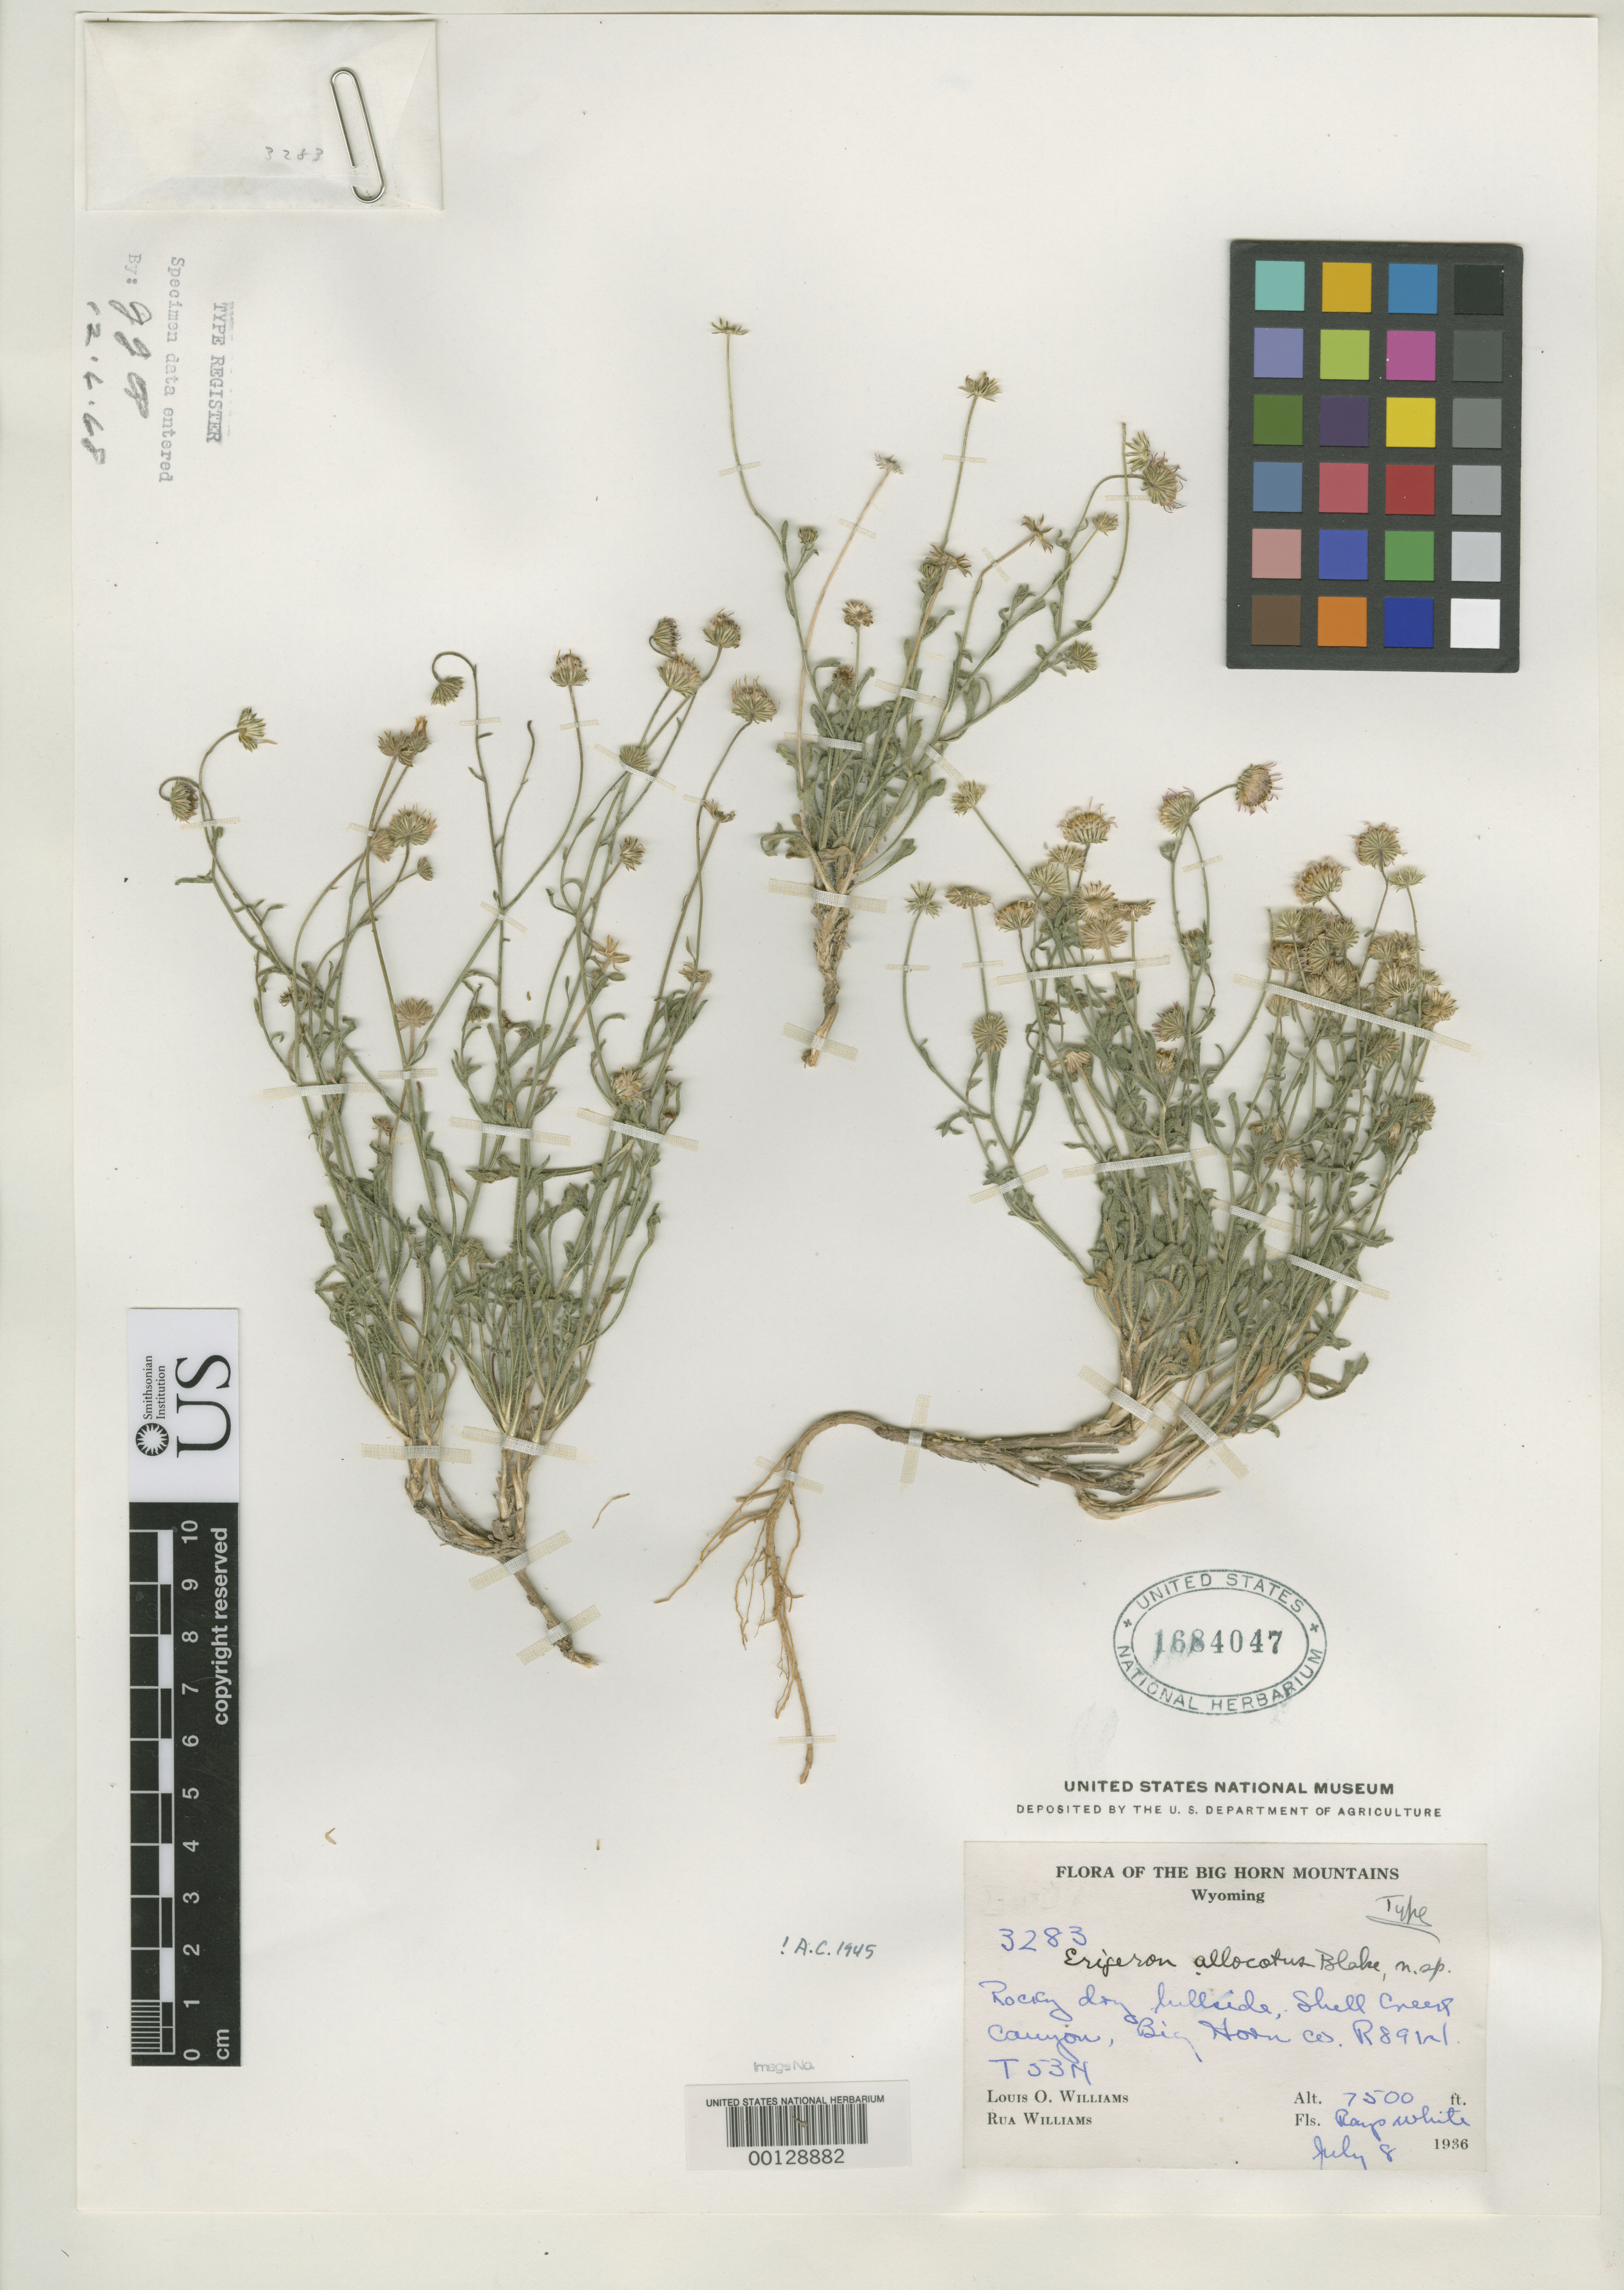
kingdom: Plantae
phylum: Tracheophyta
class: Magnoliopsida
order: Asterales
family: Asteraceae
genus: Erigeron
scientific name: Erigeron allocotus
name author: S.F. Blake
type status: Holotype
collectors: L. O. Williams & T. P. Williams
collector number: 3283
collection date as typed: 08 Jul 1936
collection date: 1936-07-08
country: United States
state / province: Wyoming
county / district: Big Horn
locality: Shell Creek Canyon, near Grouse Creek, Township 53 N, Range 89 W.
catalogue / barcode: US 1684047